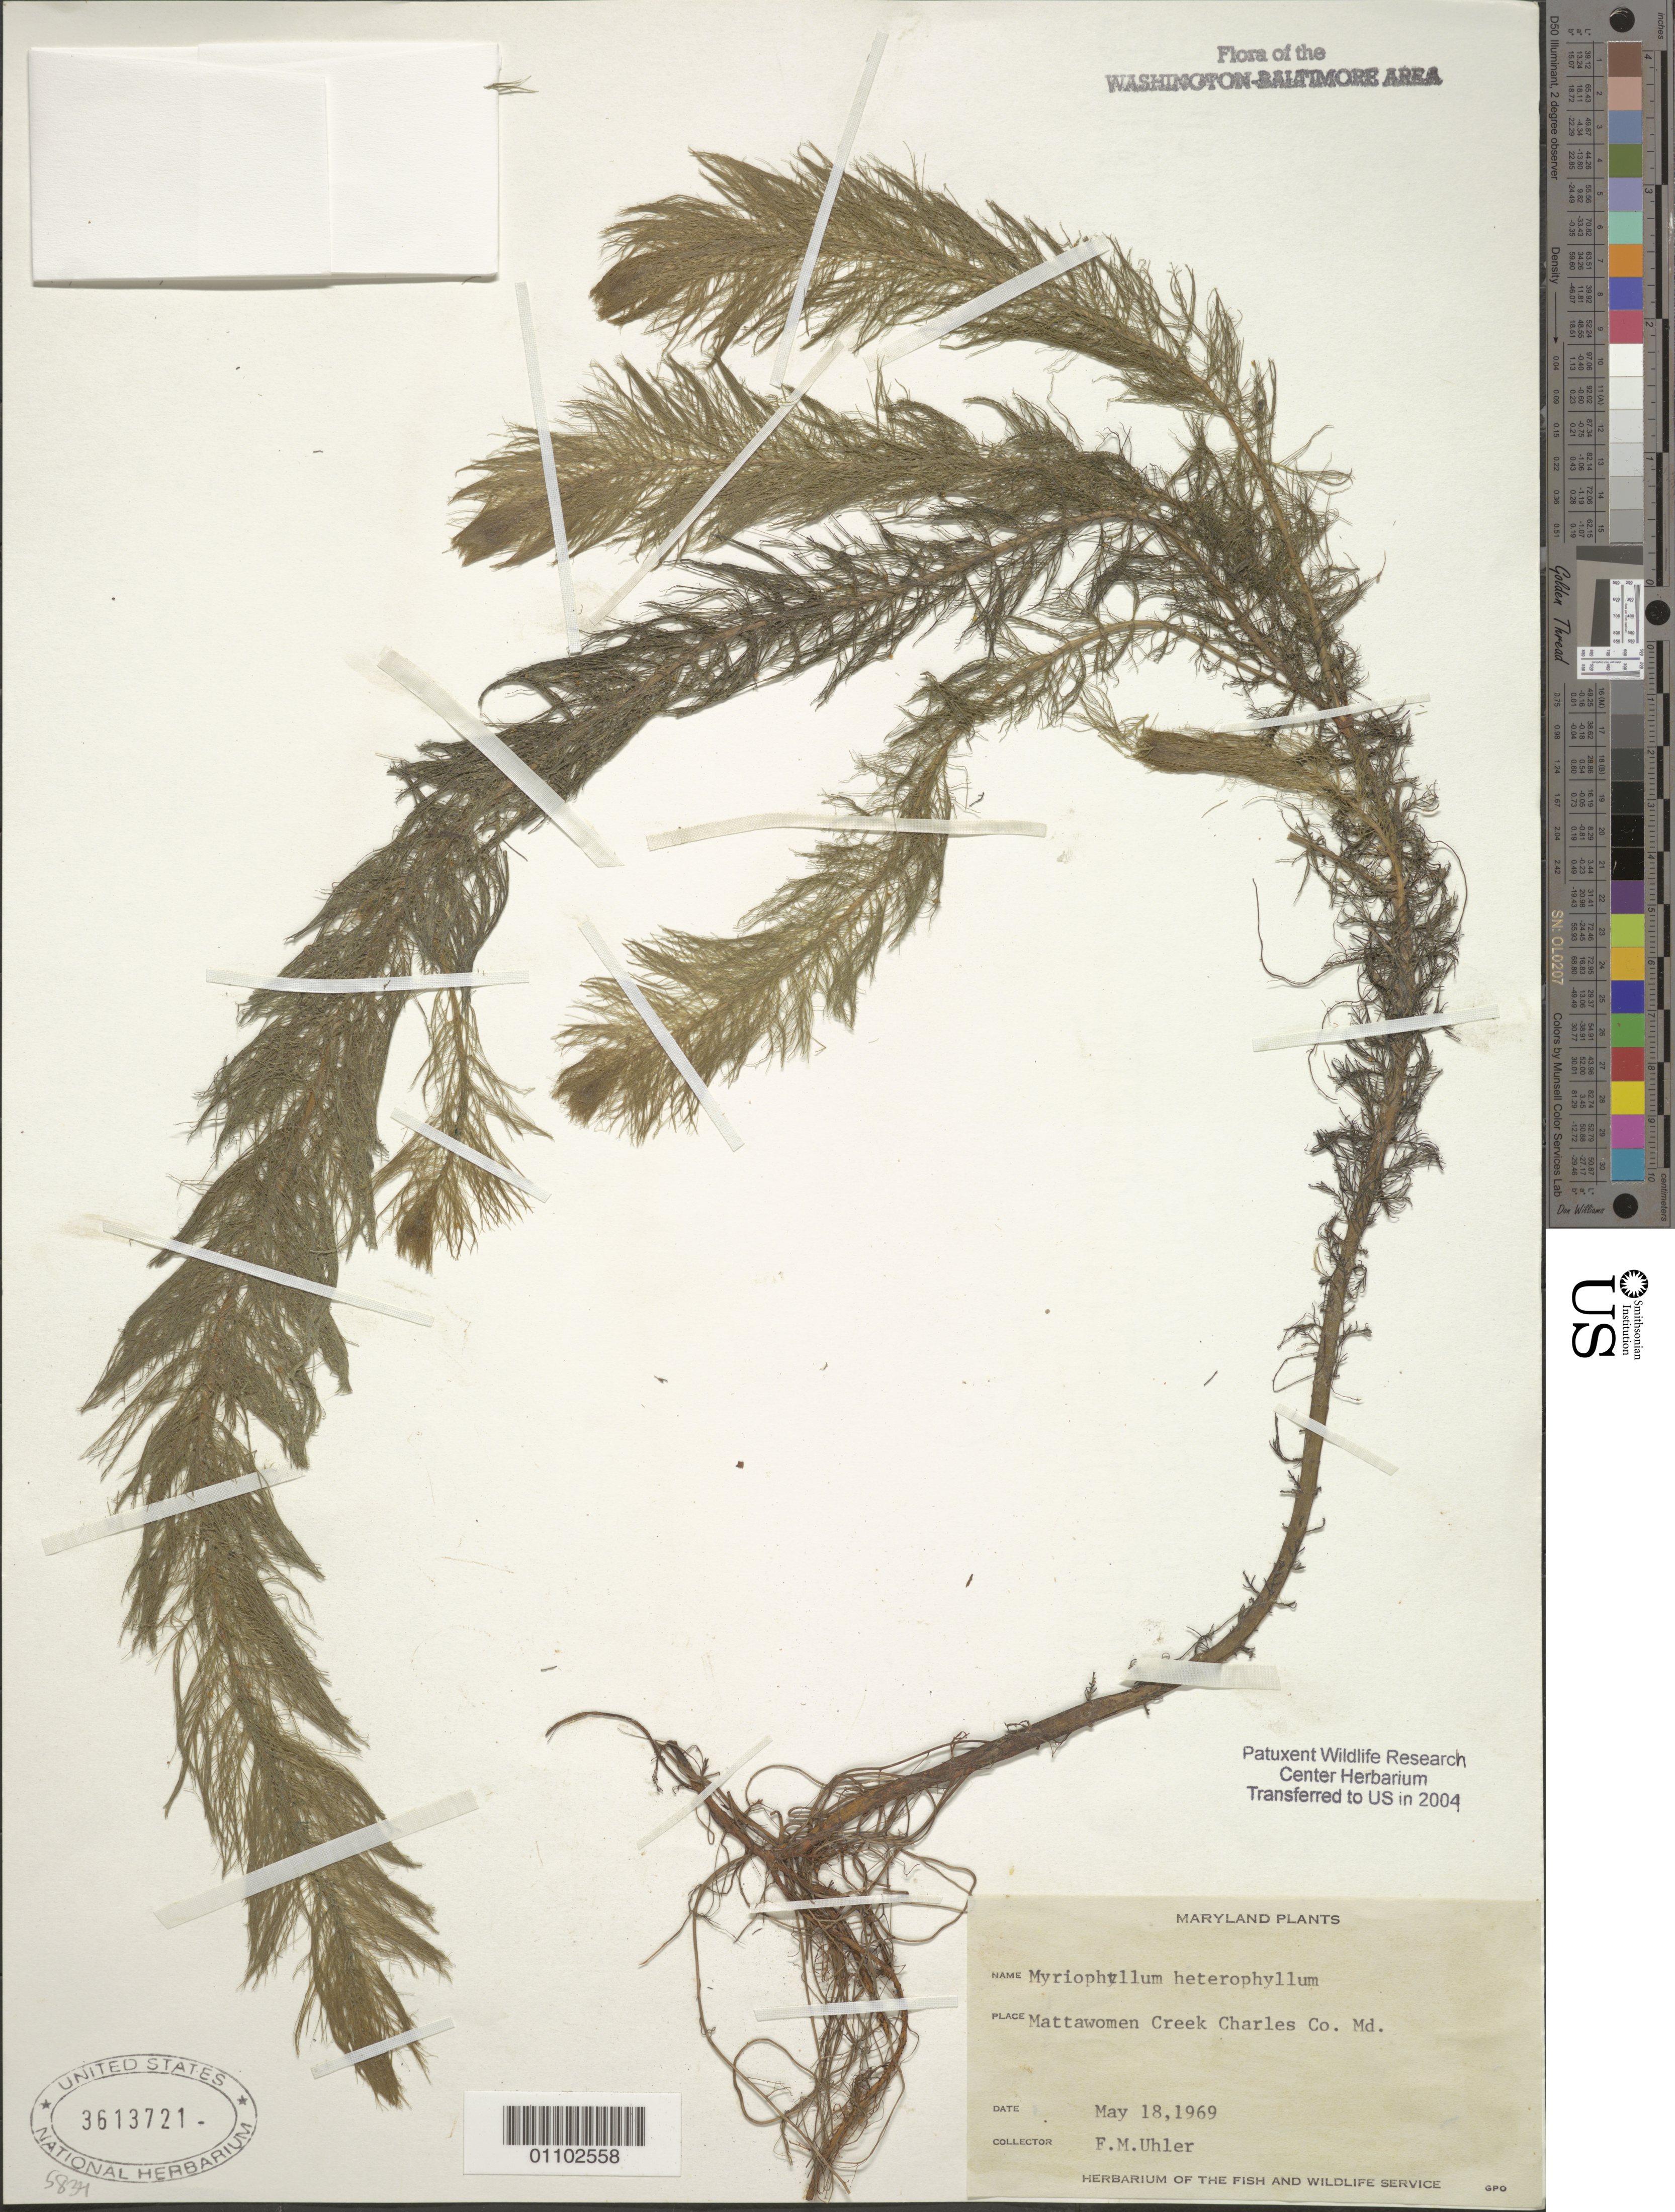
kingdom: Plantae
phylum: Tracheophyta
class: Magnoliopsida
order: Saxifragales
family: Haloragaceae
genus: Myriophyllum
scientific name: Myriophyllum heterophyllum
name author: Michx.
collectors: F. M. Uhler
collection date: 1969-05-18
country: United States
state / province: Maryland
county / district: Charles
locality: Mattawoman Creek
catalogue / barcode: US 3613721